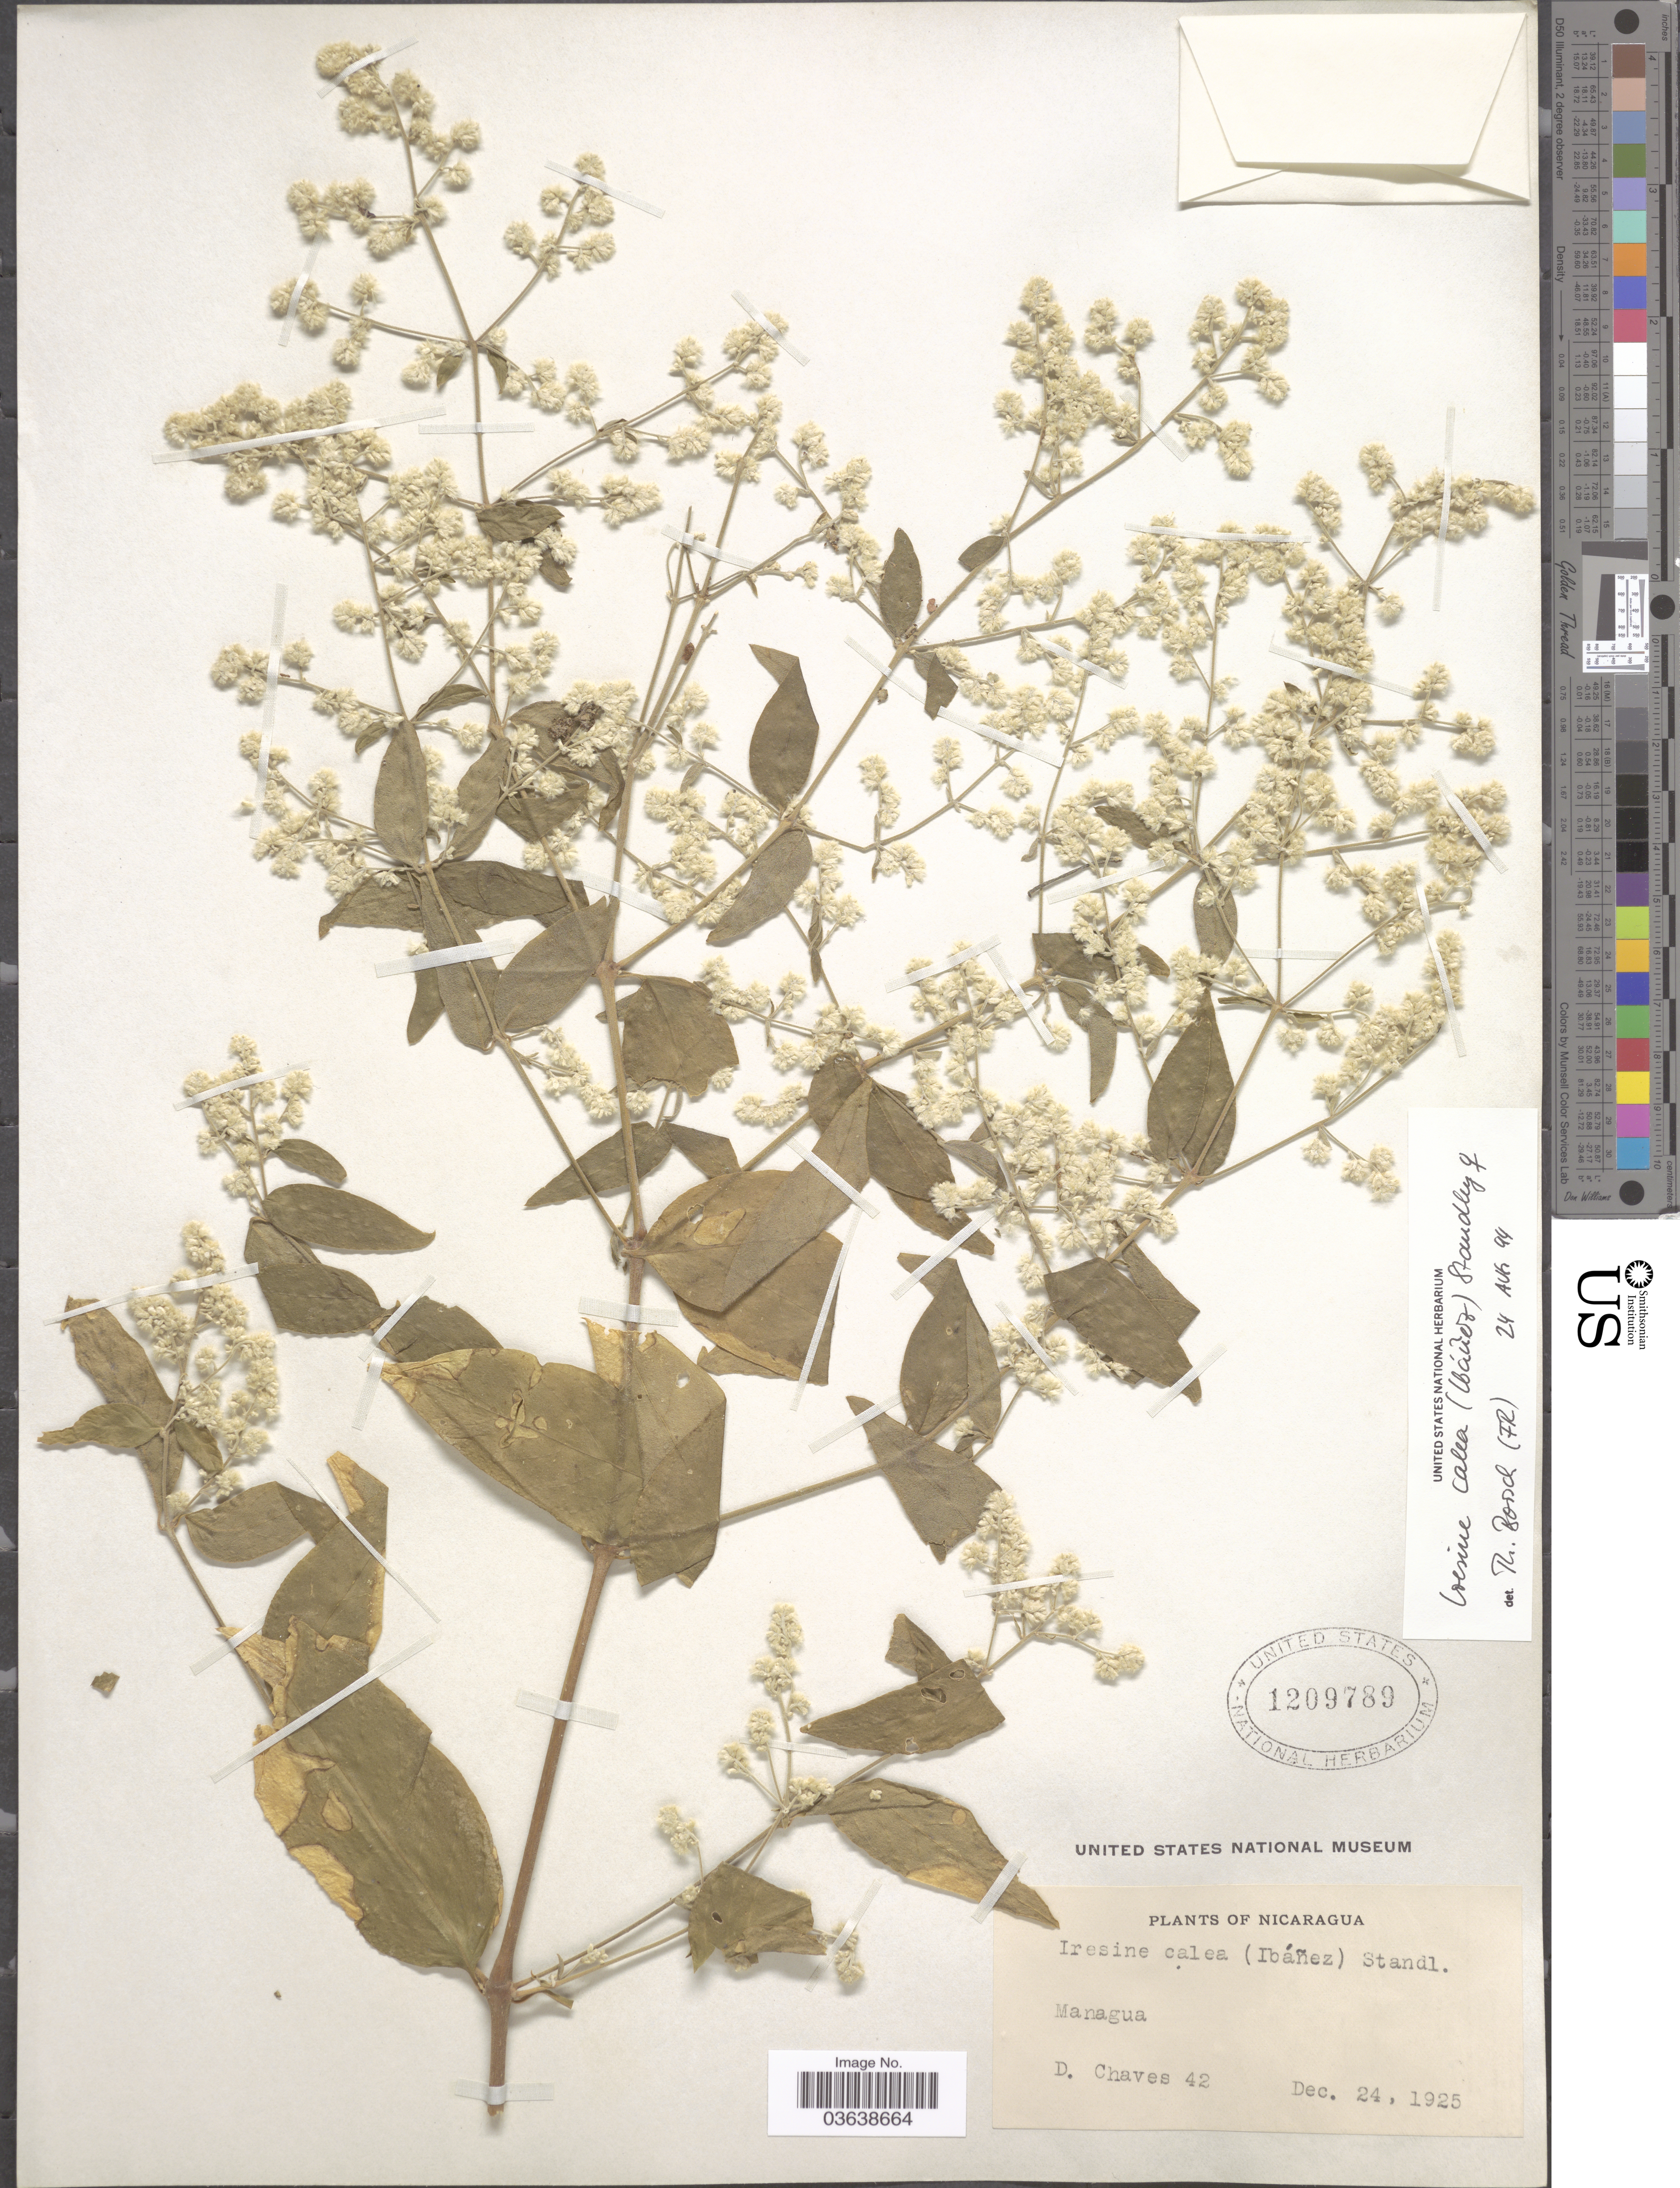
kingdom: Plantae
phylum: Tracheophyta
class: Magnoliopsida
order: Caryophyllales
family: Amaranthaceae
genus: Iresine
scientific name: Iresine calea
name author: (Ibáñez) Standl.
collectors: D. Chaves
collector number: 42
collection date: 1925-12-24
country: Nicaragua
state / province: Managua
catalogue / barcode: US 1209789